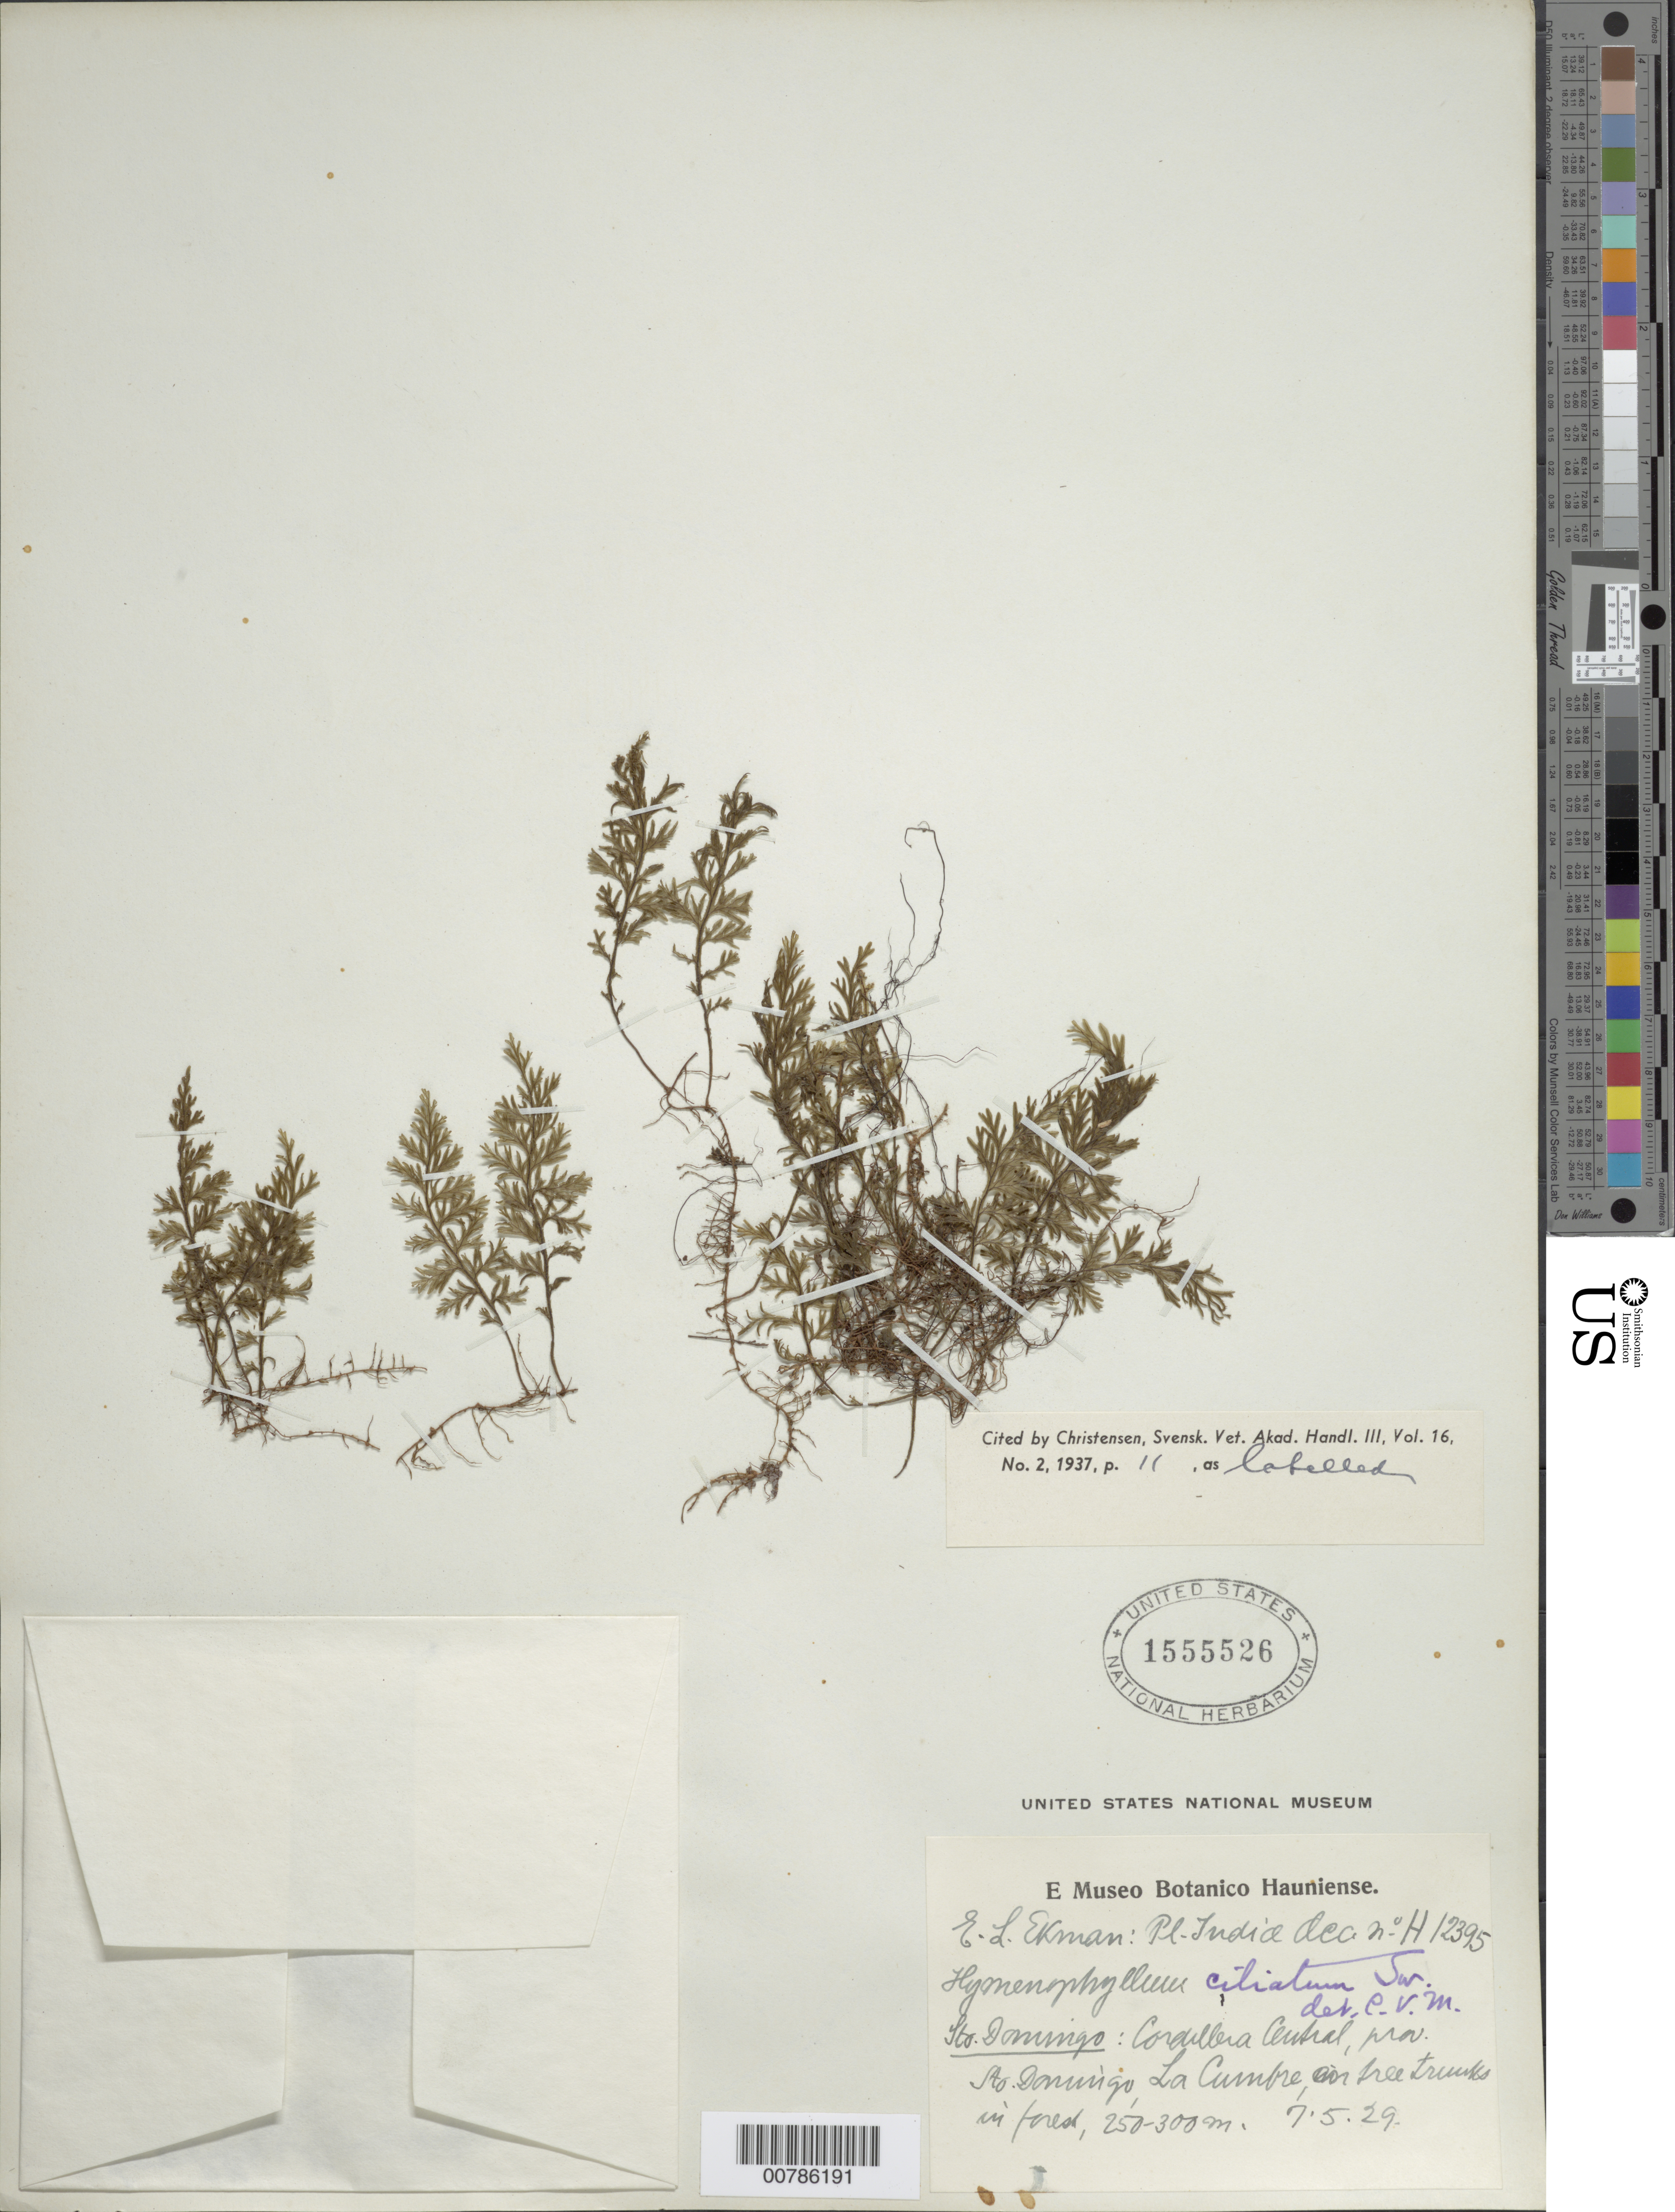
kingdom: Plantae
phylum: Tracheophyta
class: Polypodiopsida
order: Hymenophyllales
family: Hymenophyllaceae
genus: Hymenophyllum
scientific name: Hymenophyllum hirsutum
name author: (L.) Sw.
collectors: E. L. Ekman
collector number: H 12395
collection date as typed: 07 May 1929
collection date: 1929-05-07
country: Dominican Republic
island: Hispaniola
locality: Cordillera Central, La Cumbre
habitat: On tree trunk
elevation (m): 250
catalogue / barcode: US 1555526